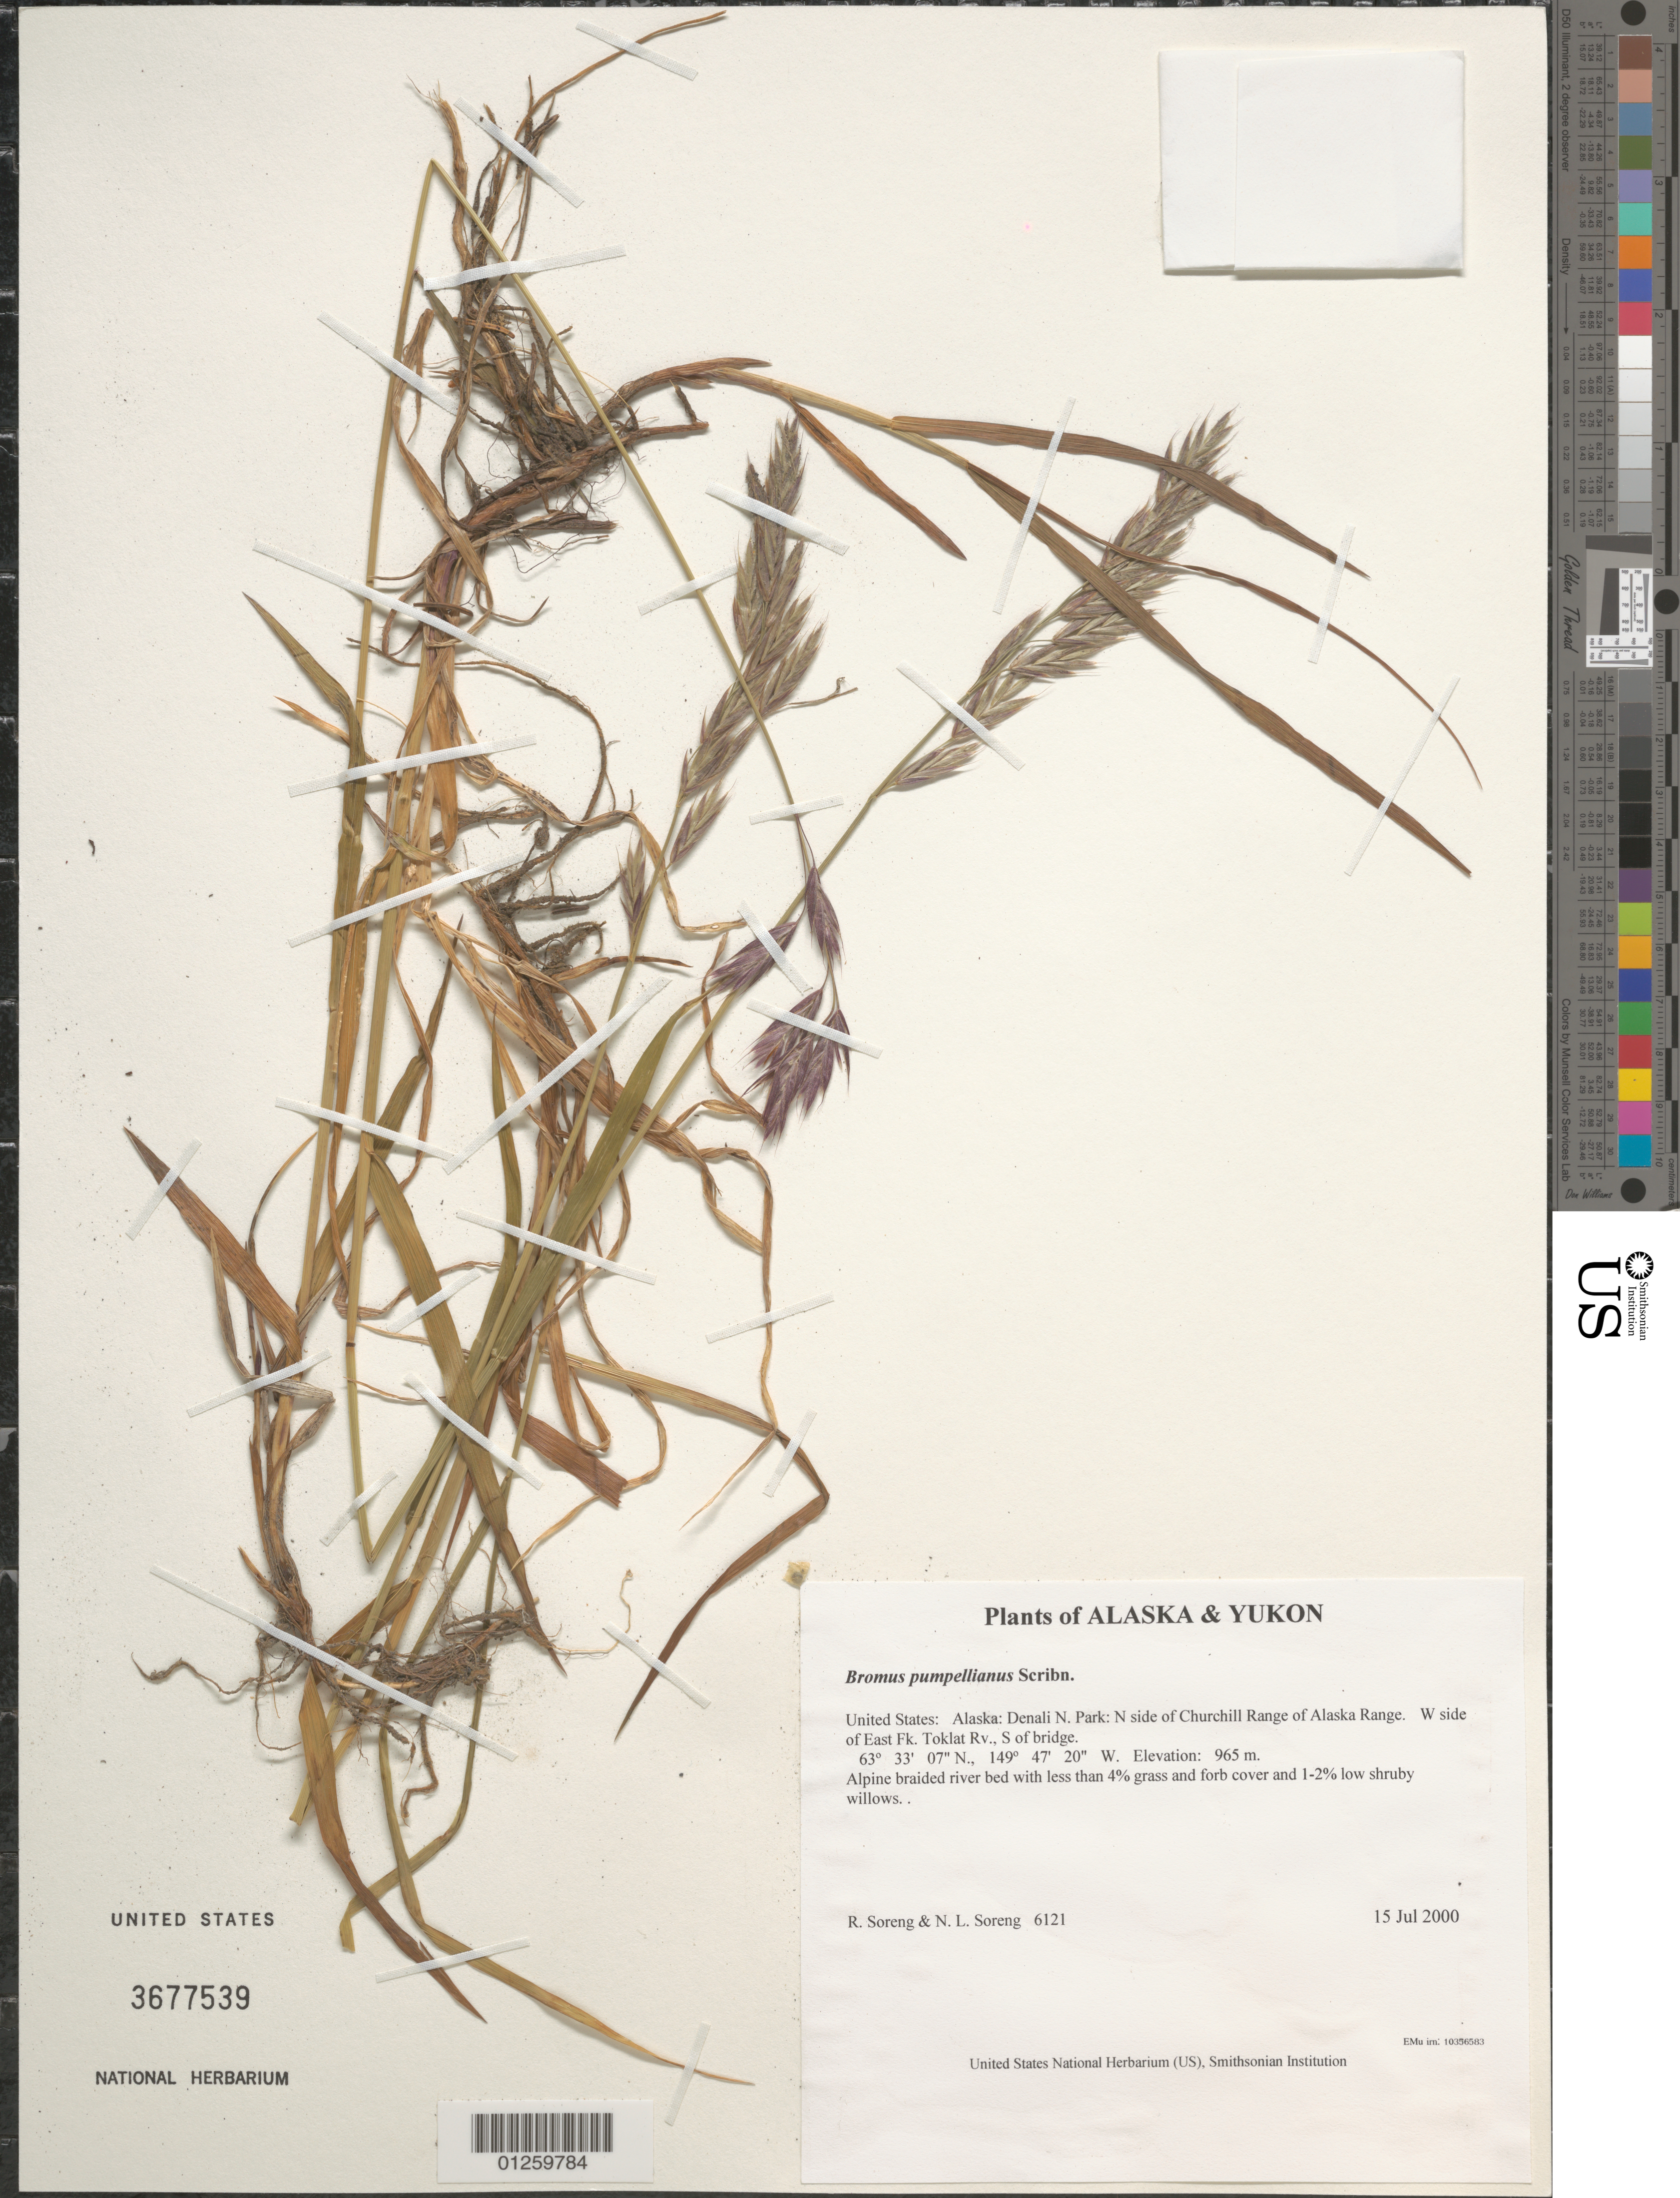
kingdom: Plantae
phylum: Tracheophyta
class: Liliopsida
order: Poales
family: Poaceae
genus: Bromus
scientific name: Bromus pumpellianus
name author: Scribn.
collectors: R. J. Soreng & N. L. Soreng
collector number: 6121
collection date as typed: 15 Jul 2000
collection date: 2000-07-15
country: United States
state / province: Alaska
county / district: Denali N. Park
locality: N side of Churchill Range of Alaska Range. W side of East Fk. Toklat Rv., S of bridge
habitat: Alpine braided river bed with less than 4% grass and forb cover and 1-2% low shruby willows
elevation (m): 965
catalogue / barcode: US 3677539